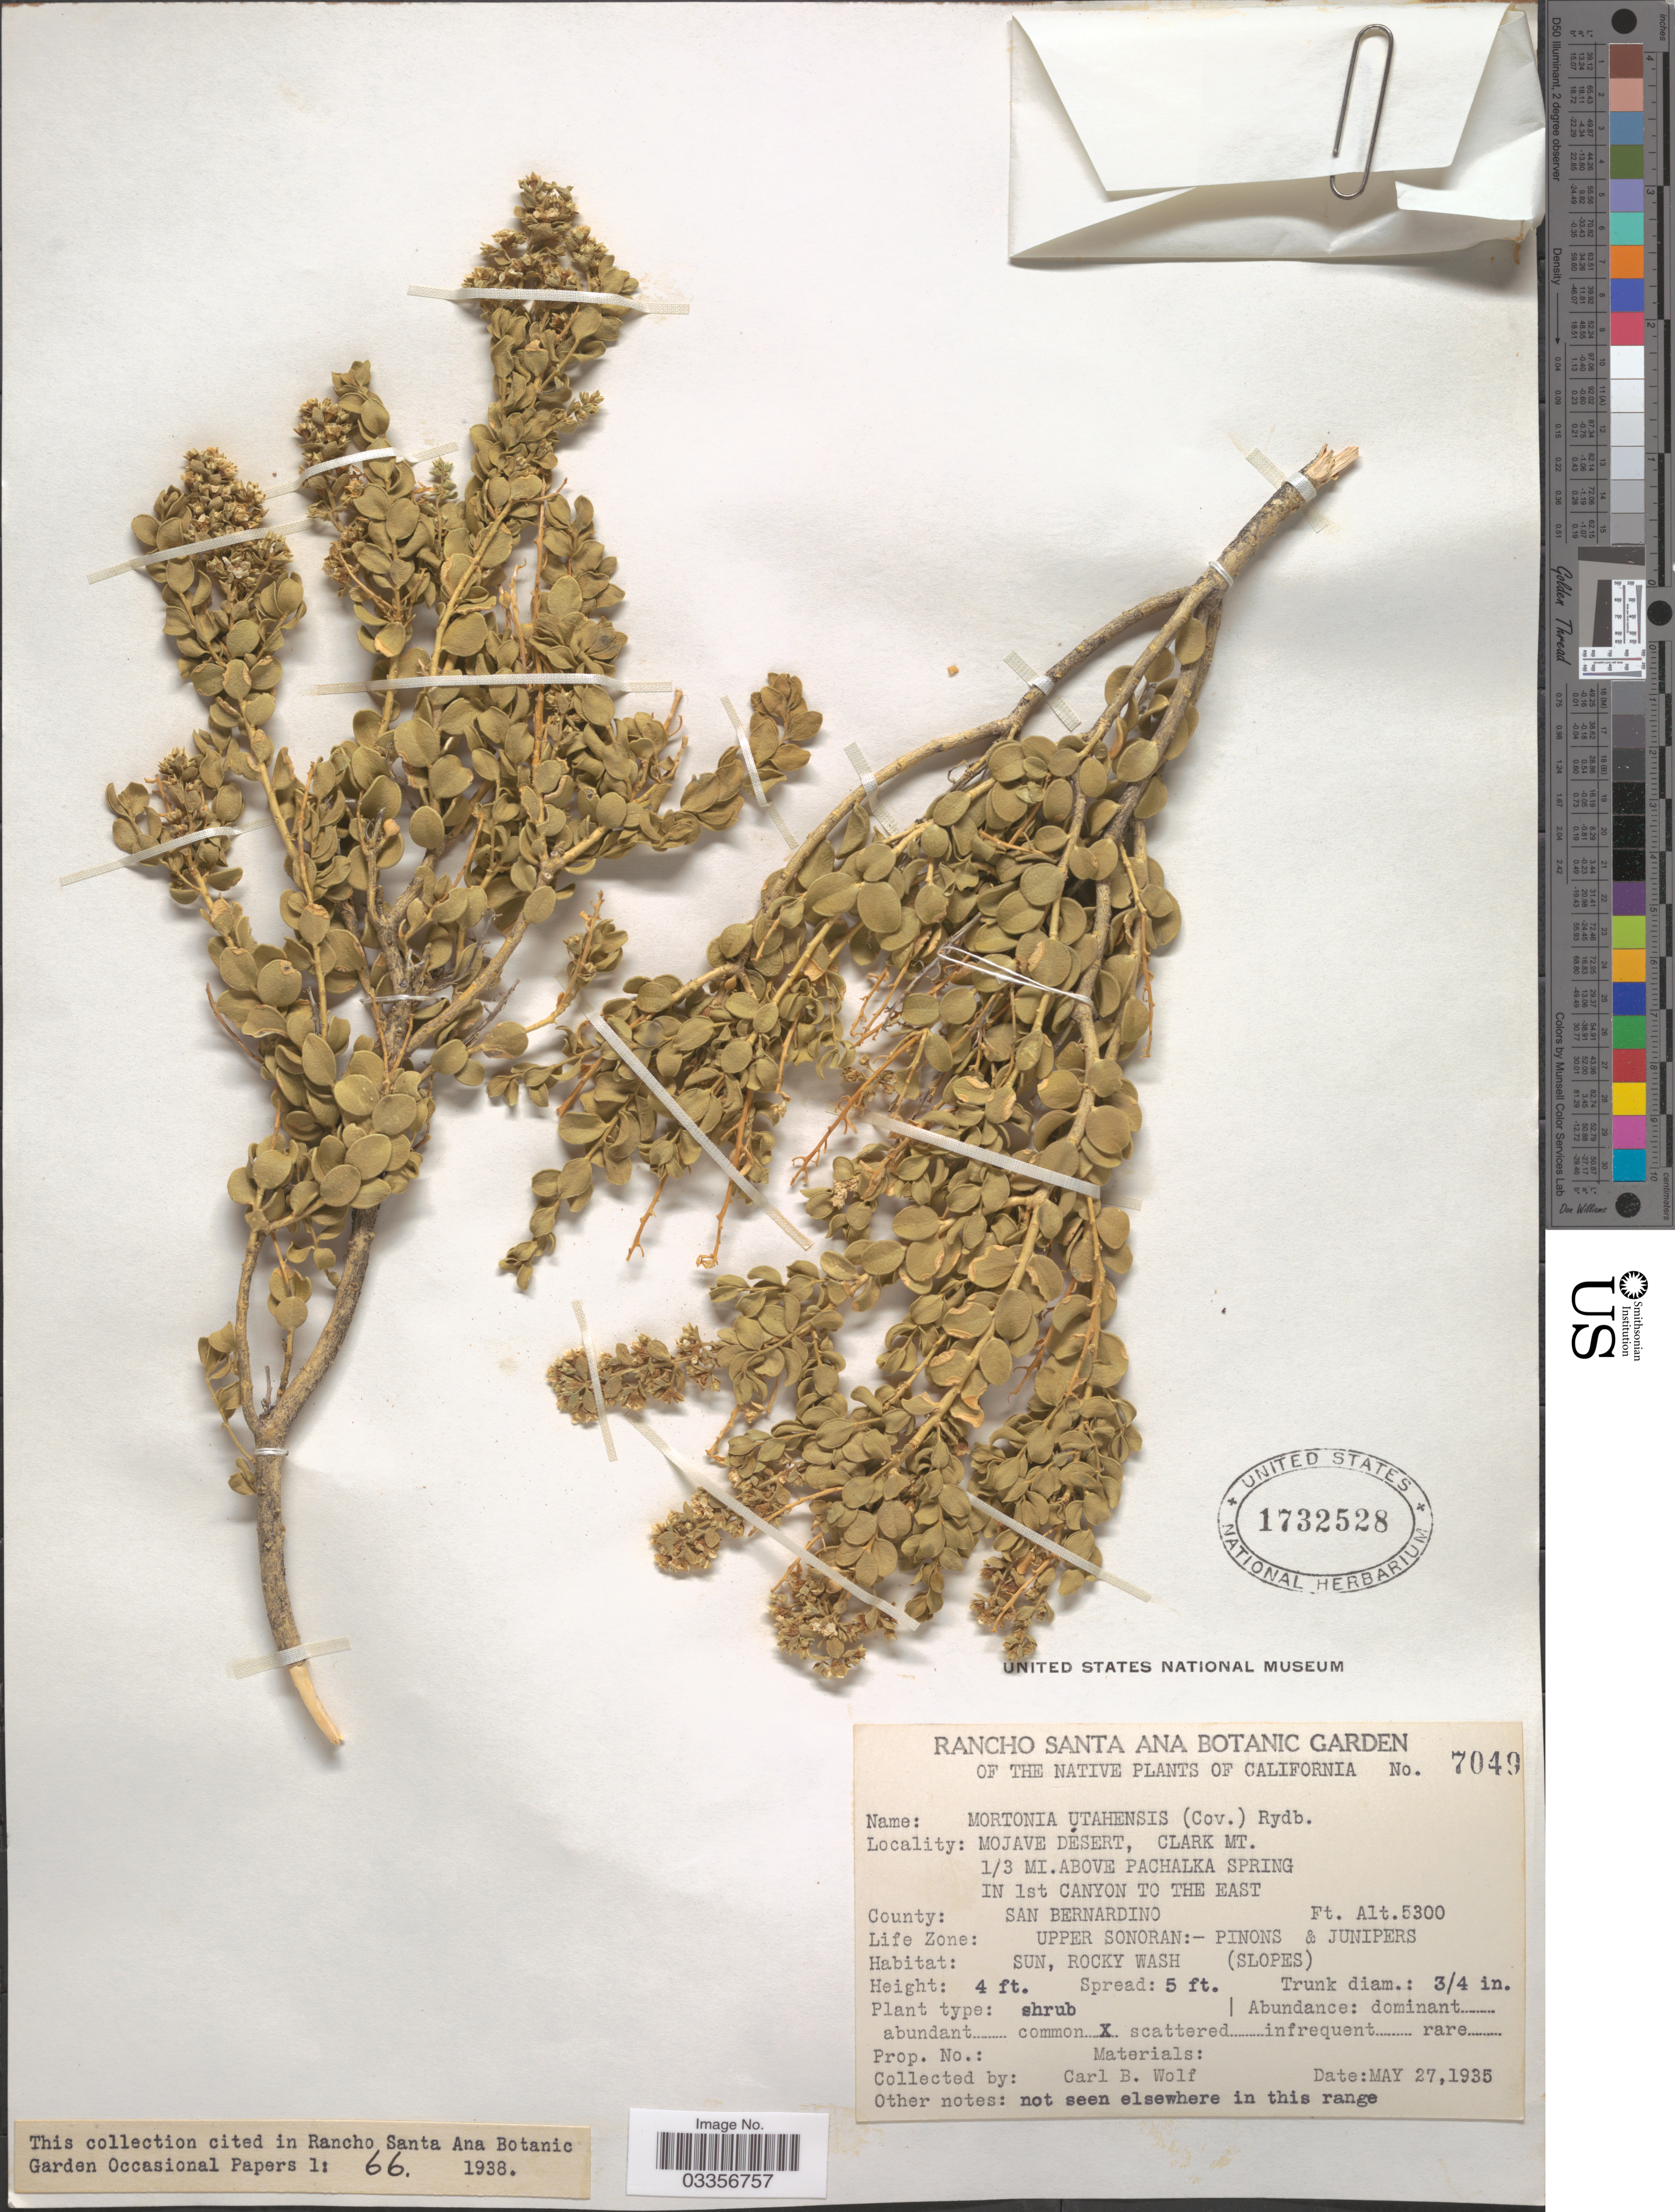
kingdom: Plantae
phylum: Tracheophyta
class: Magnoliopsida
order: Celastrales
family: Celastraceae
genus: Mortonia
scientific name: Mortonia utahensis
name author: (Coville ex Trel.) A. Nelson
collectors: C. B. Wolf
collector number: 7049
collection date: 1935-05-27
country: United States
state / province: California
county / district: San Bernardino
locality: Mojave Desert, Clark Mt. 1/3 mi. above Pachalka Spring in 1st Canyon to the east, County: San Bernardino, Life Zone: Upper Sonoran:- Pinons & Junipers.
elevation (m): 1615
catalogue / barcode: US 1732528